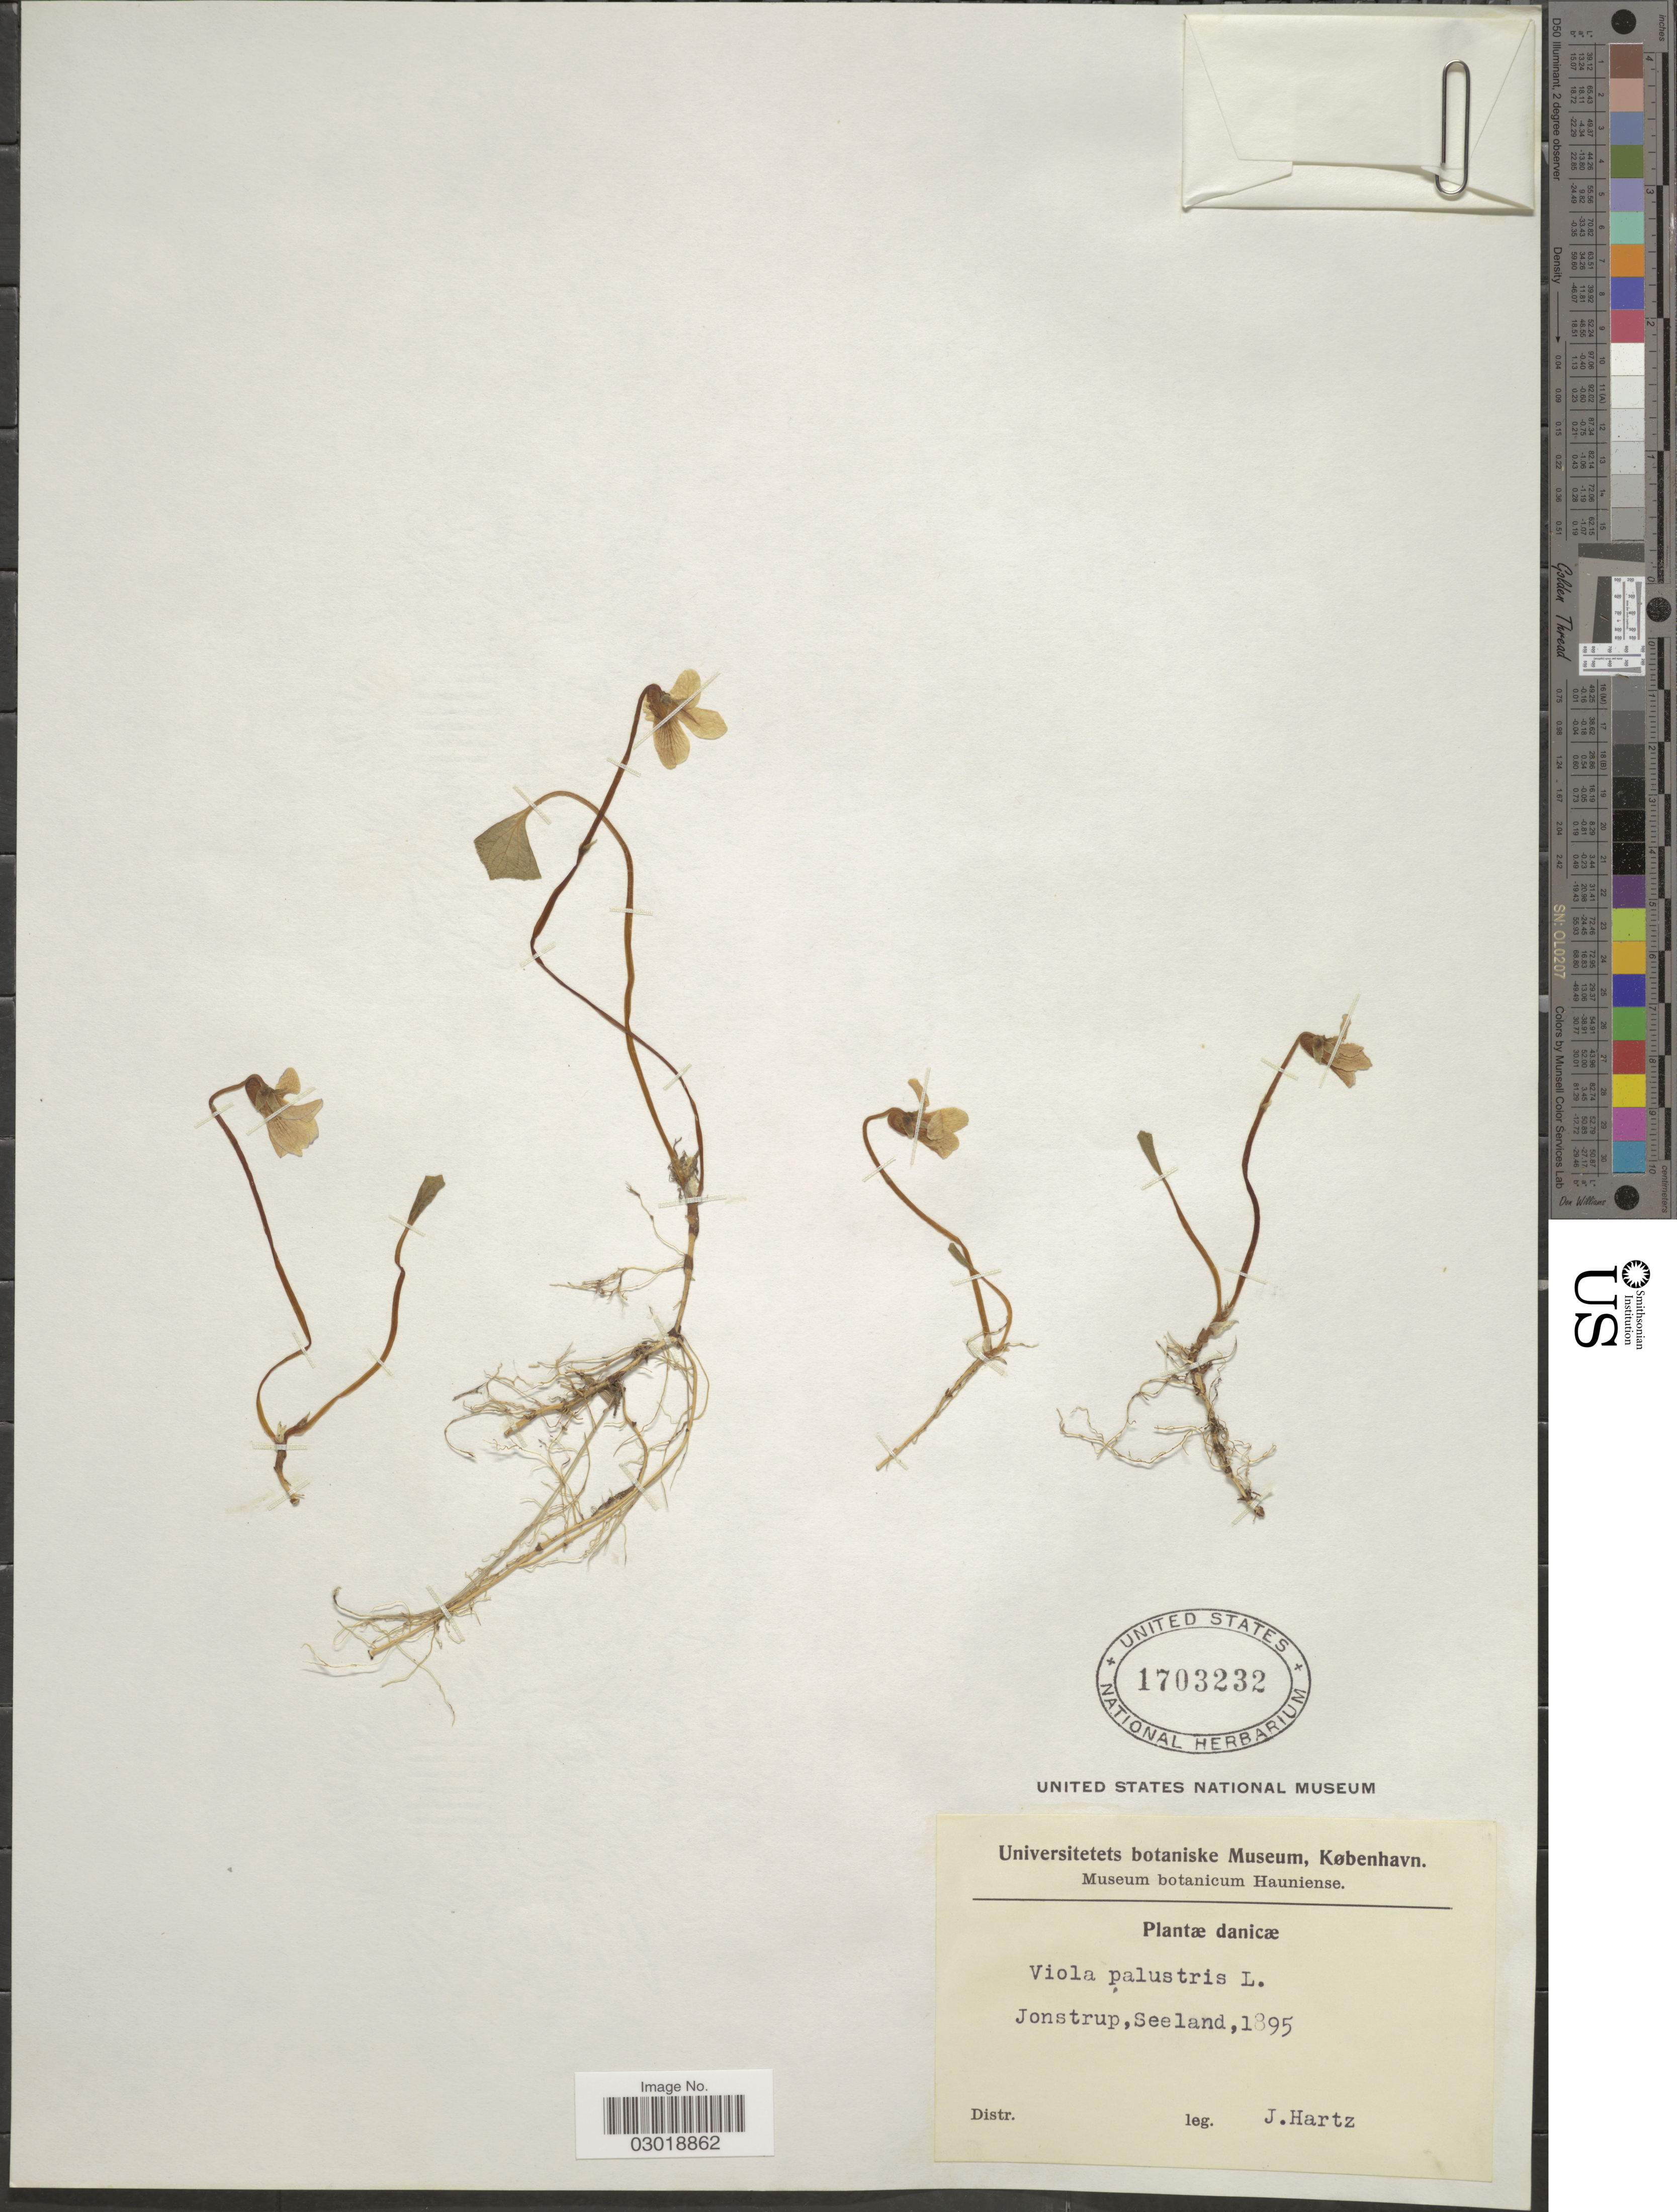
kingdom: Plantae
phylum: Tracheophyta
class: Magnoliopsida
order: Malpighiales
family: Violaceae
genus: Viola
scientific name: Viola palustris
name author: L.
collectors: J. Hartz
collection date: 1895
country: Denmark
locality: Danicæ, Jonstrup, Seeland.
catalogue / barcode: US 1703232